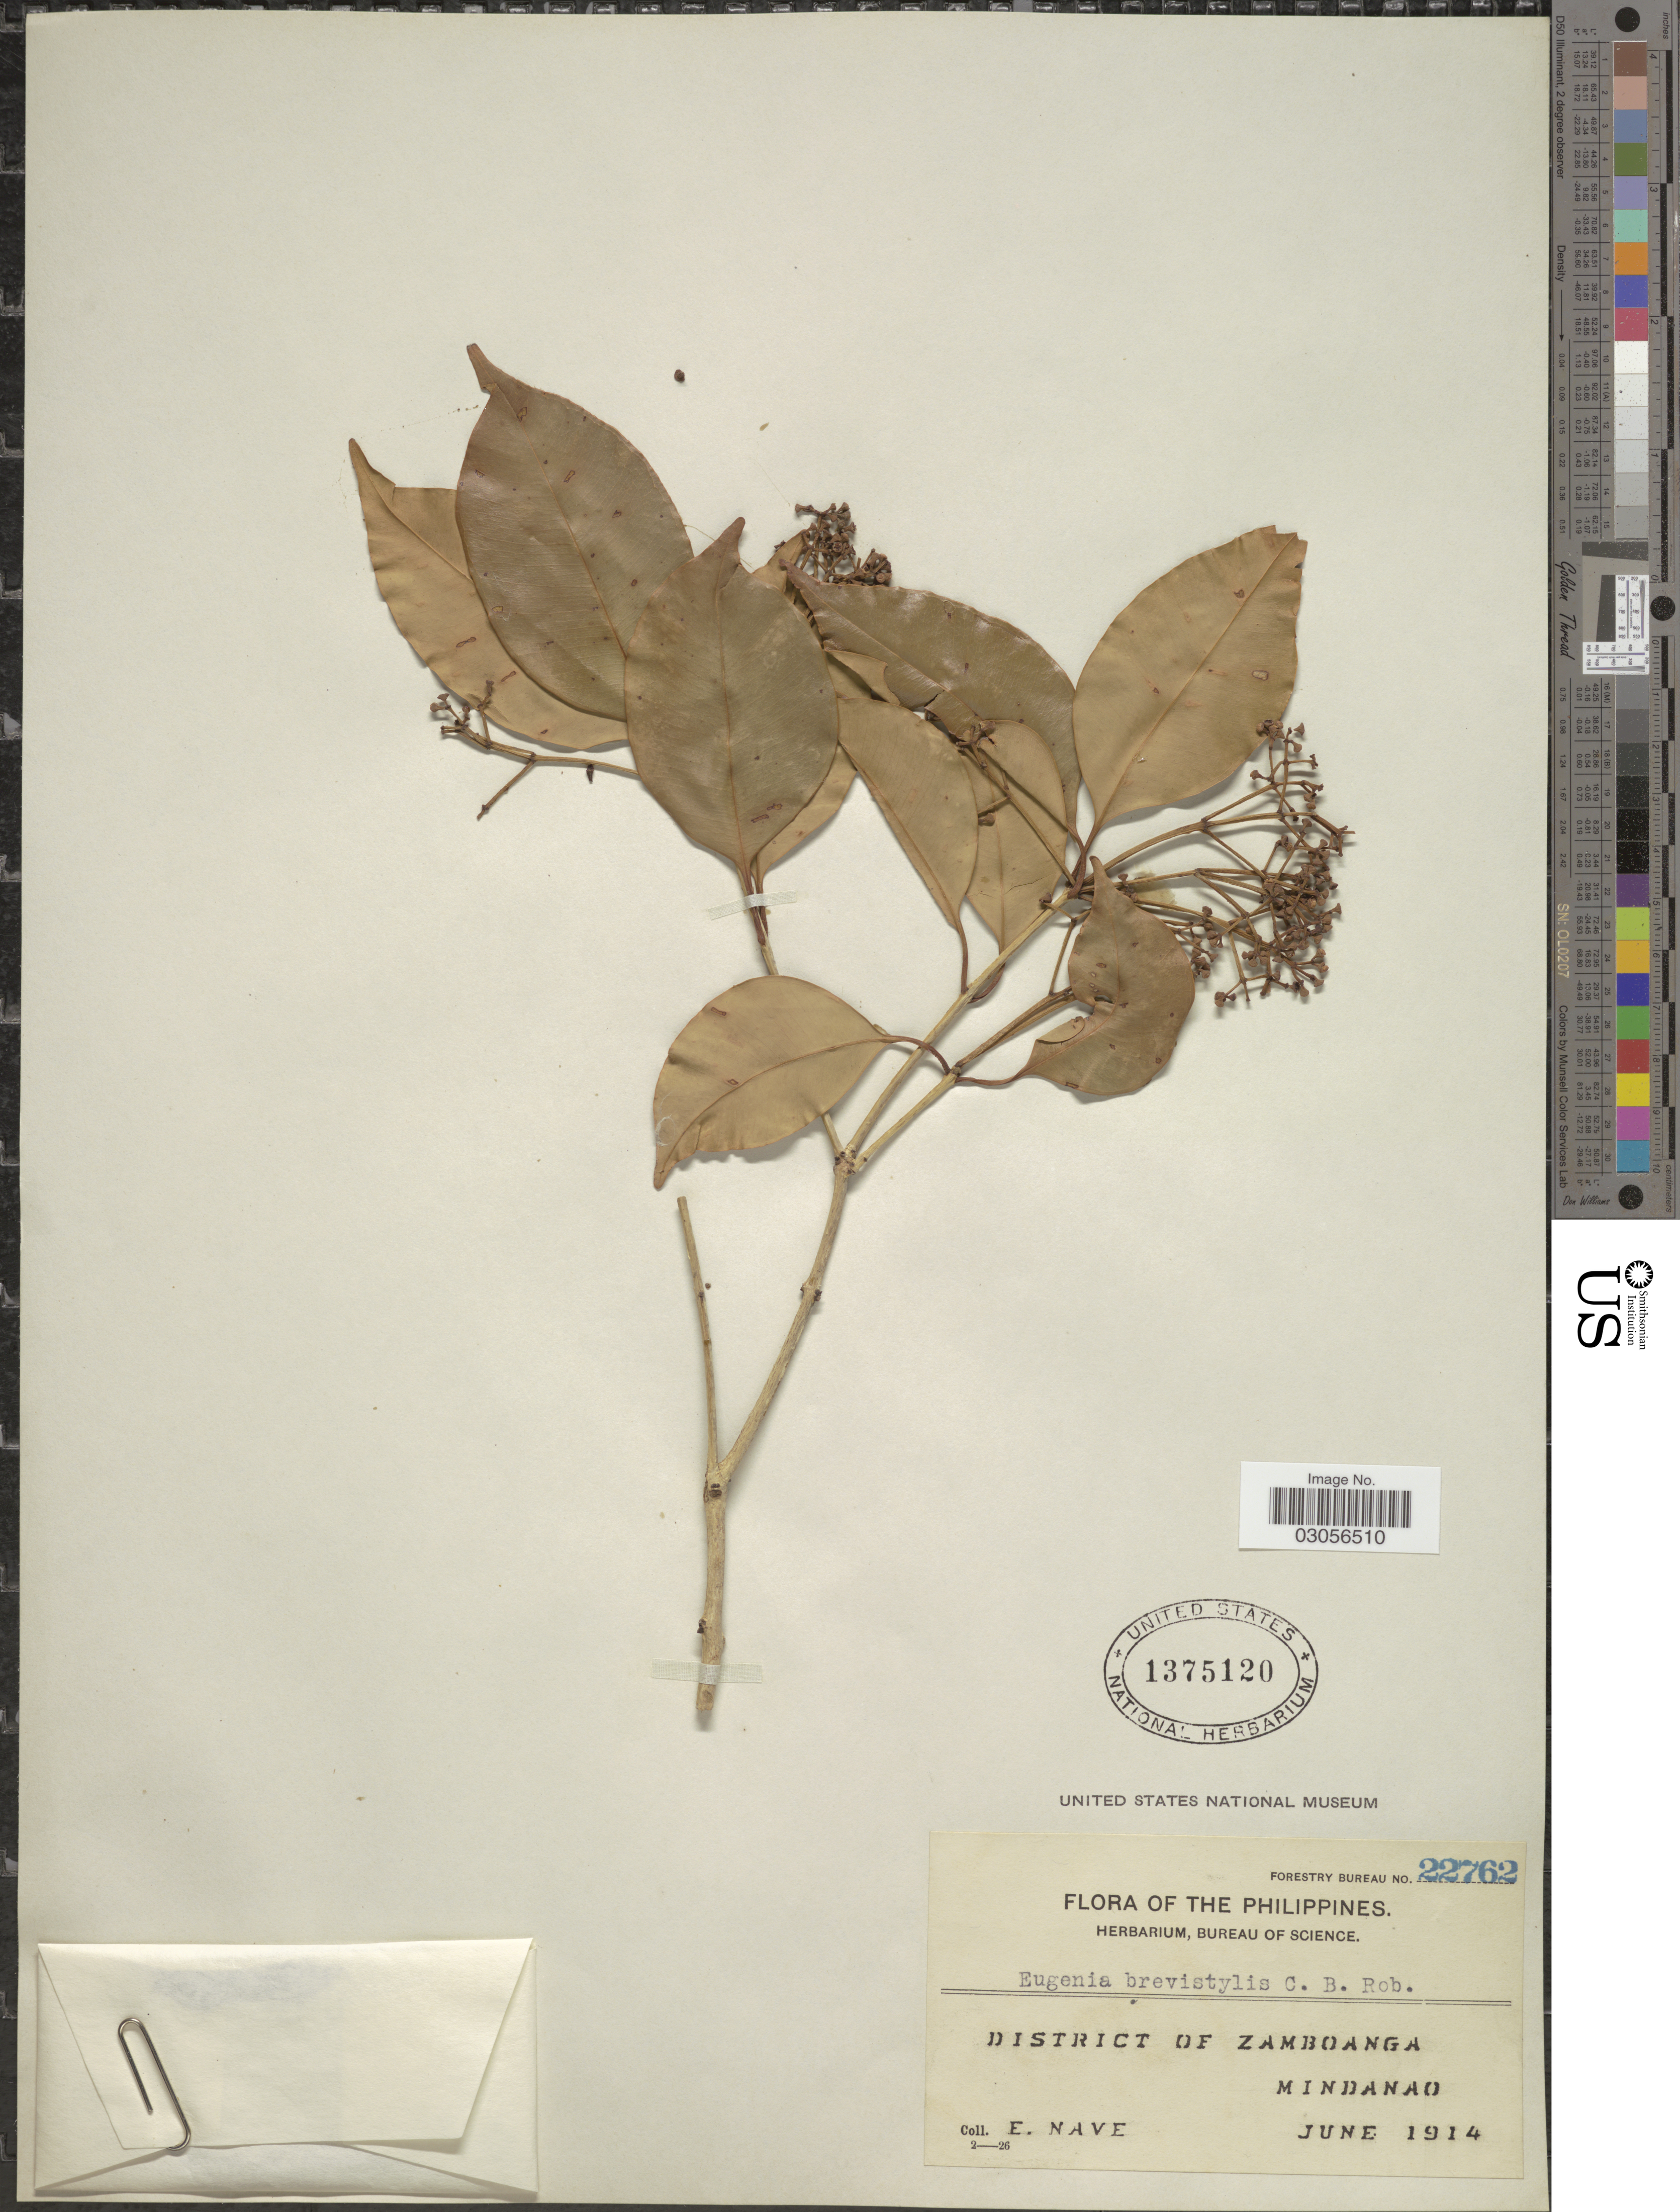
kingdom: Plantae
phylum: Tracheophyta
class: Magnoliopsida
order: Myrtales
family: Myrtaceae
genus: Syzygium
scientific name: Syzygium leucoxylon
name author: Korth.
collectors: E. Nave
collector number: Forestry Bureau 22762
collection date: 1914-06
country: Philippines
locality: District of Zamboanga, Mindanao.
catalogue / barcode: US 1375120